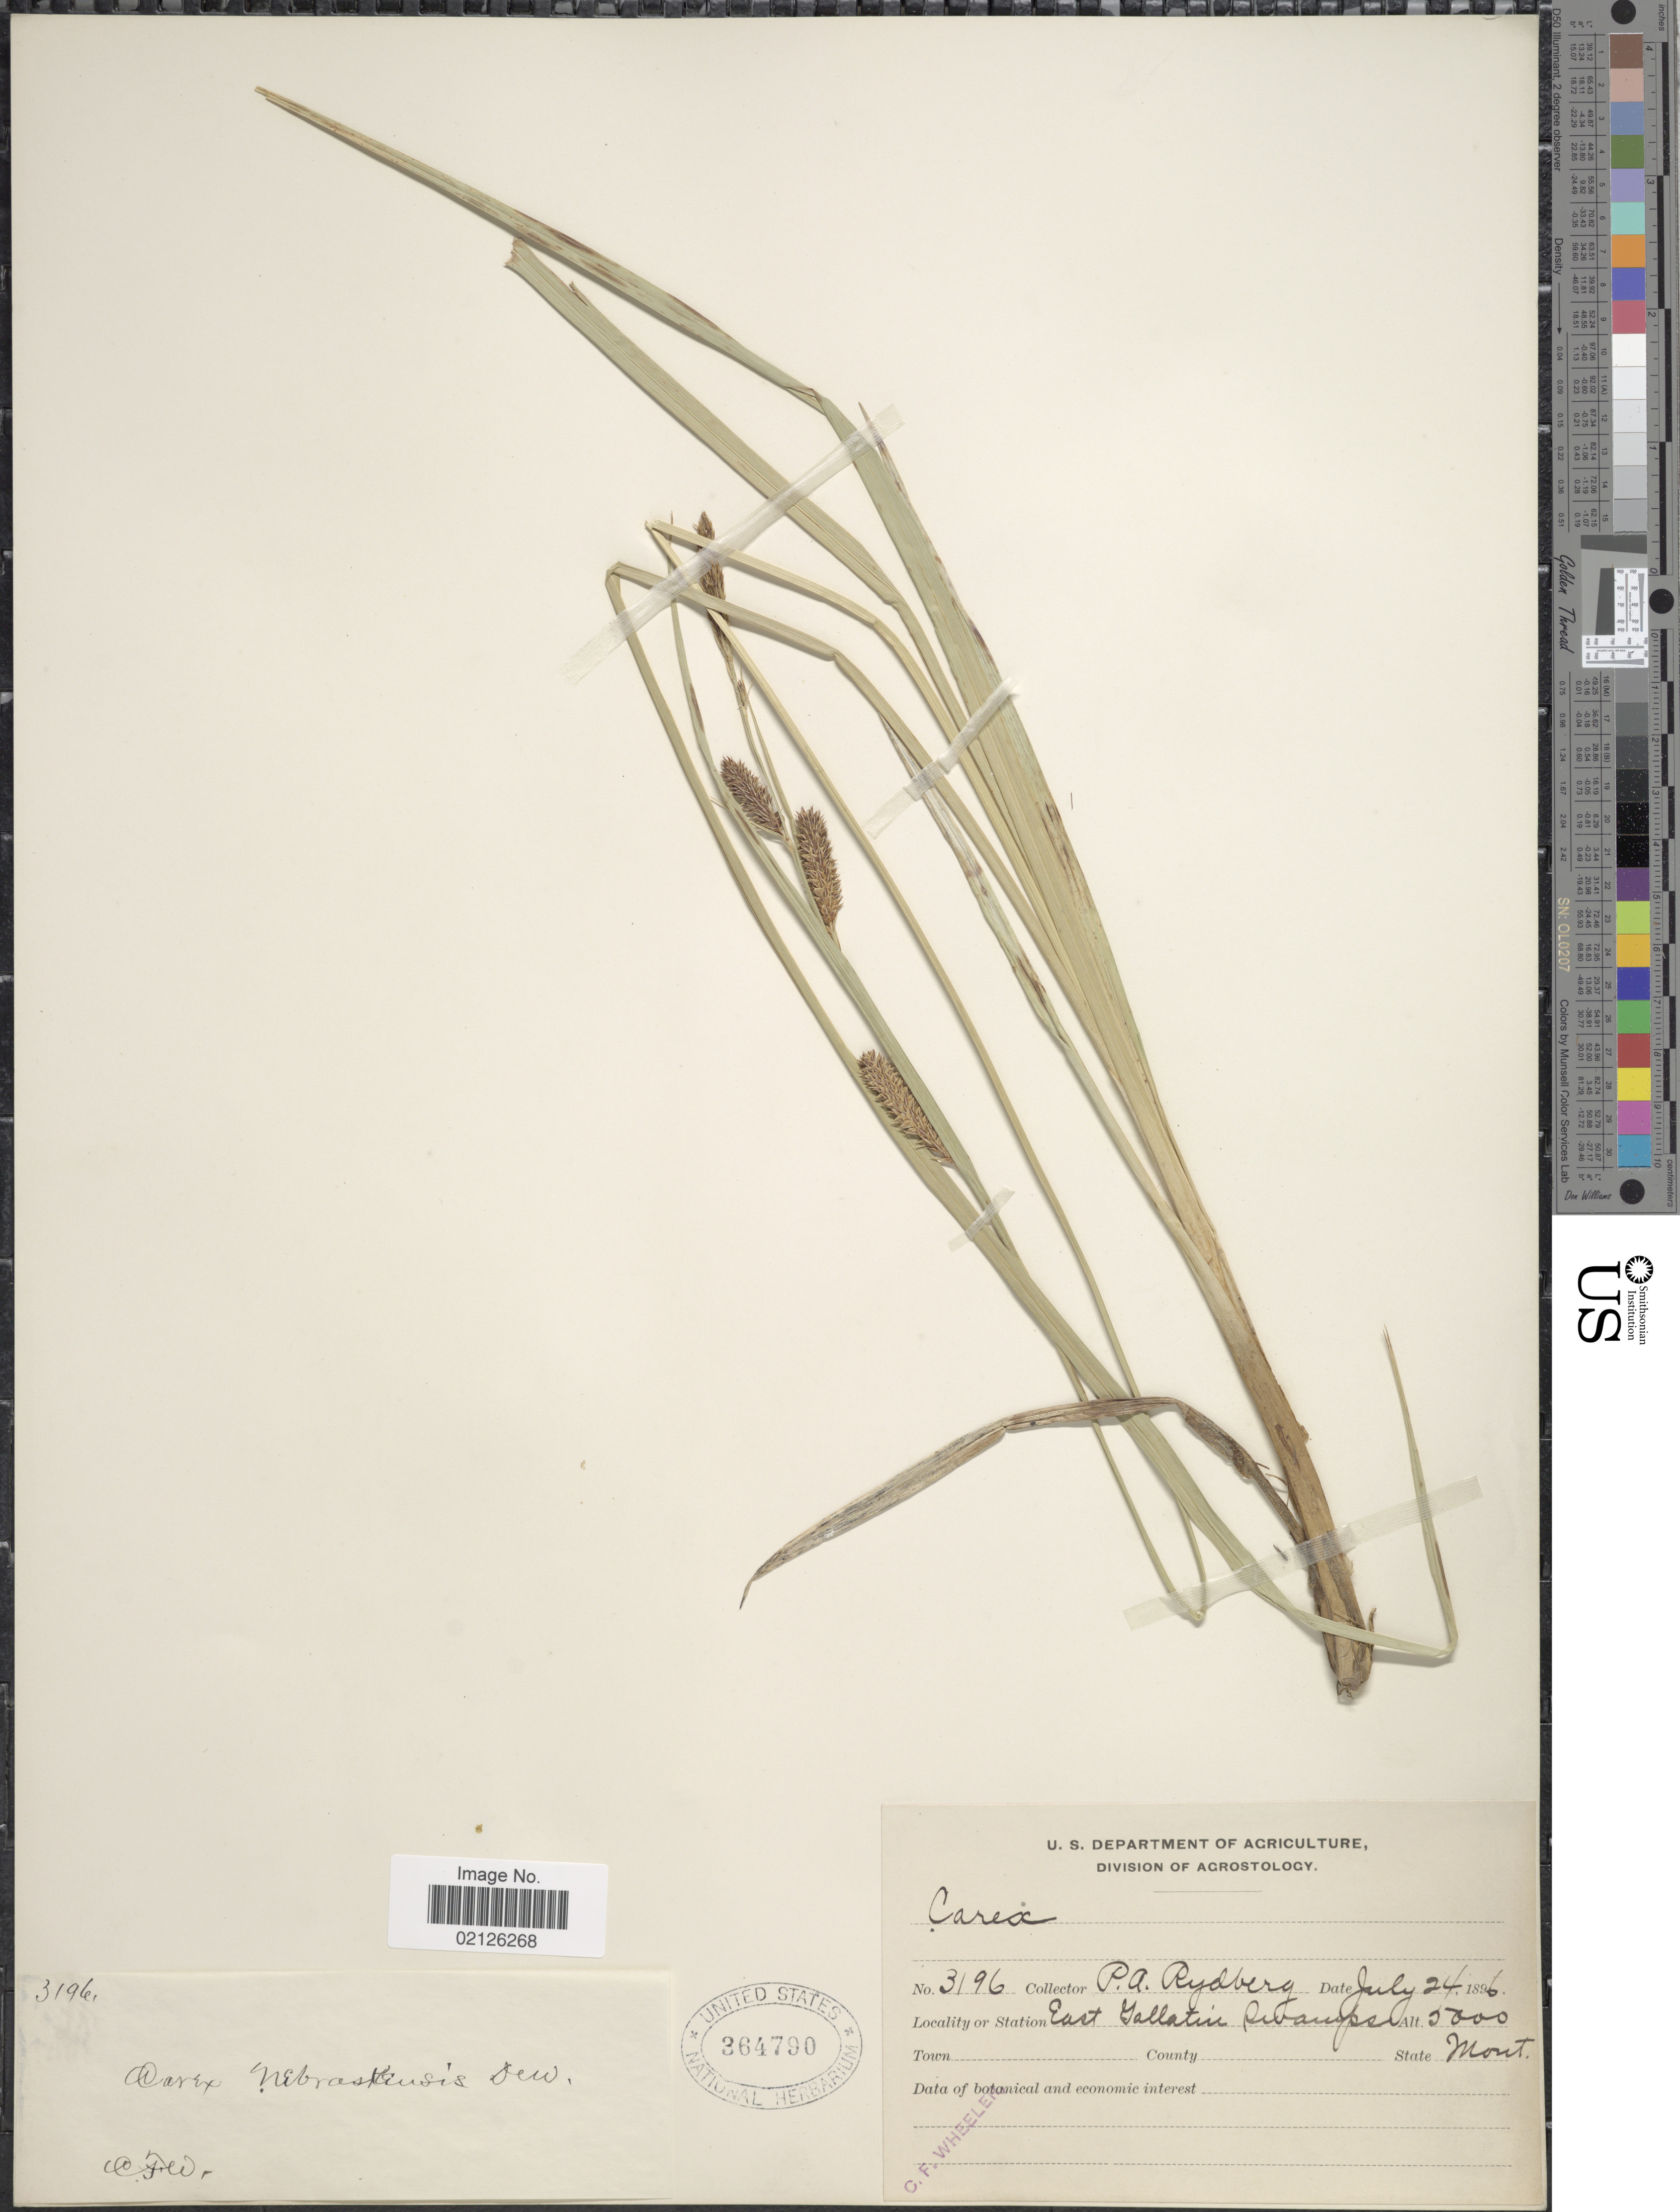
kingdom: Plantae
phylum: Tracheophyta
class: Liliopsida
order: Poales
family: Cyperaceae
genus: Carex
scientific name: Carex nebrascensis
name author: Dewey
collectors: P. A. Rydberg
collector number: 3196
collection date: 1896-07-24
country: United States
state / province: Montana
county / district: Gallatin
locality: East Gallatin swamps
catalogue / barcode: US 364790